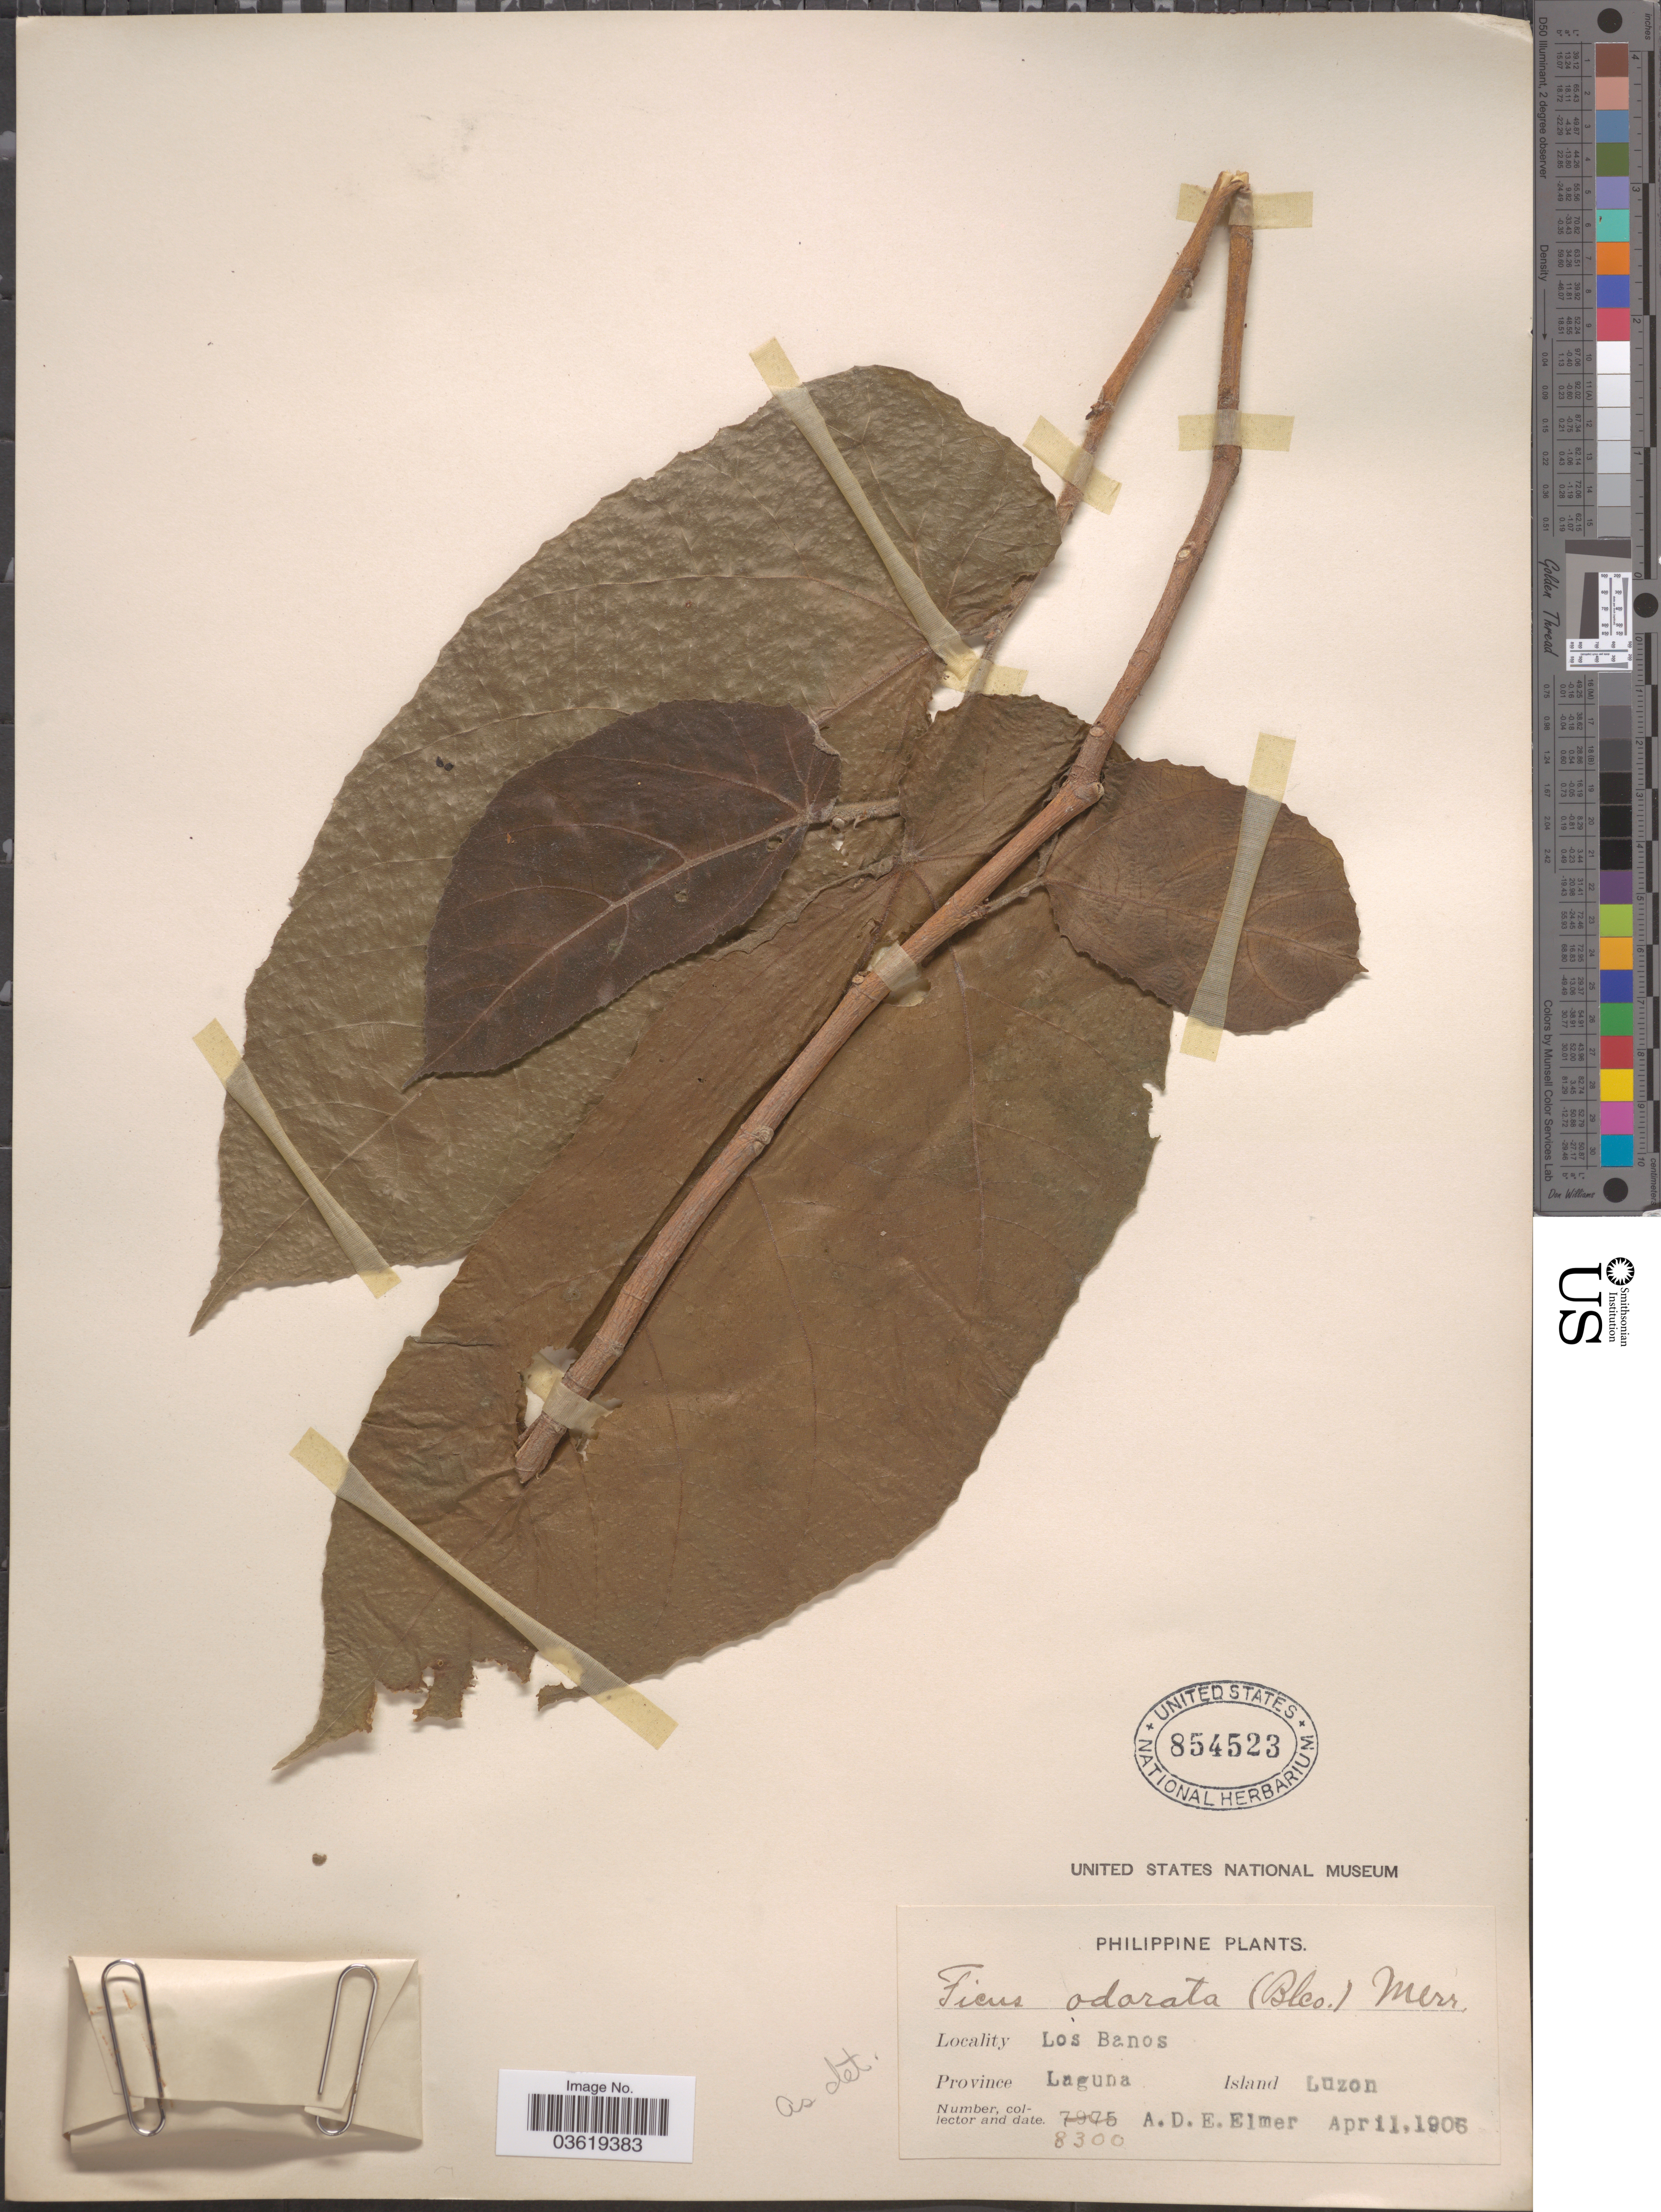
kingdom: Plantae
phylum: Tracheophyta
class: Magnoliopsida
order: Rosales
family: Moraceae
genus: Ficus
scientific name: Ficus odorata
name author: (Blanco) Merr.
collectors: A. D. E. Elmer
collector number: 8300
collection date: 1906-04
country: Philippines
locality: Los Banos, Province Laguna, Island Luzon.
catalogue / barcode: US 854523